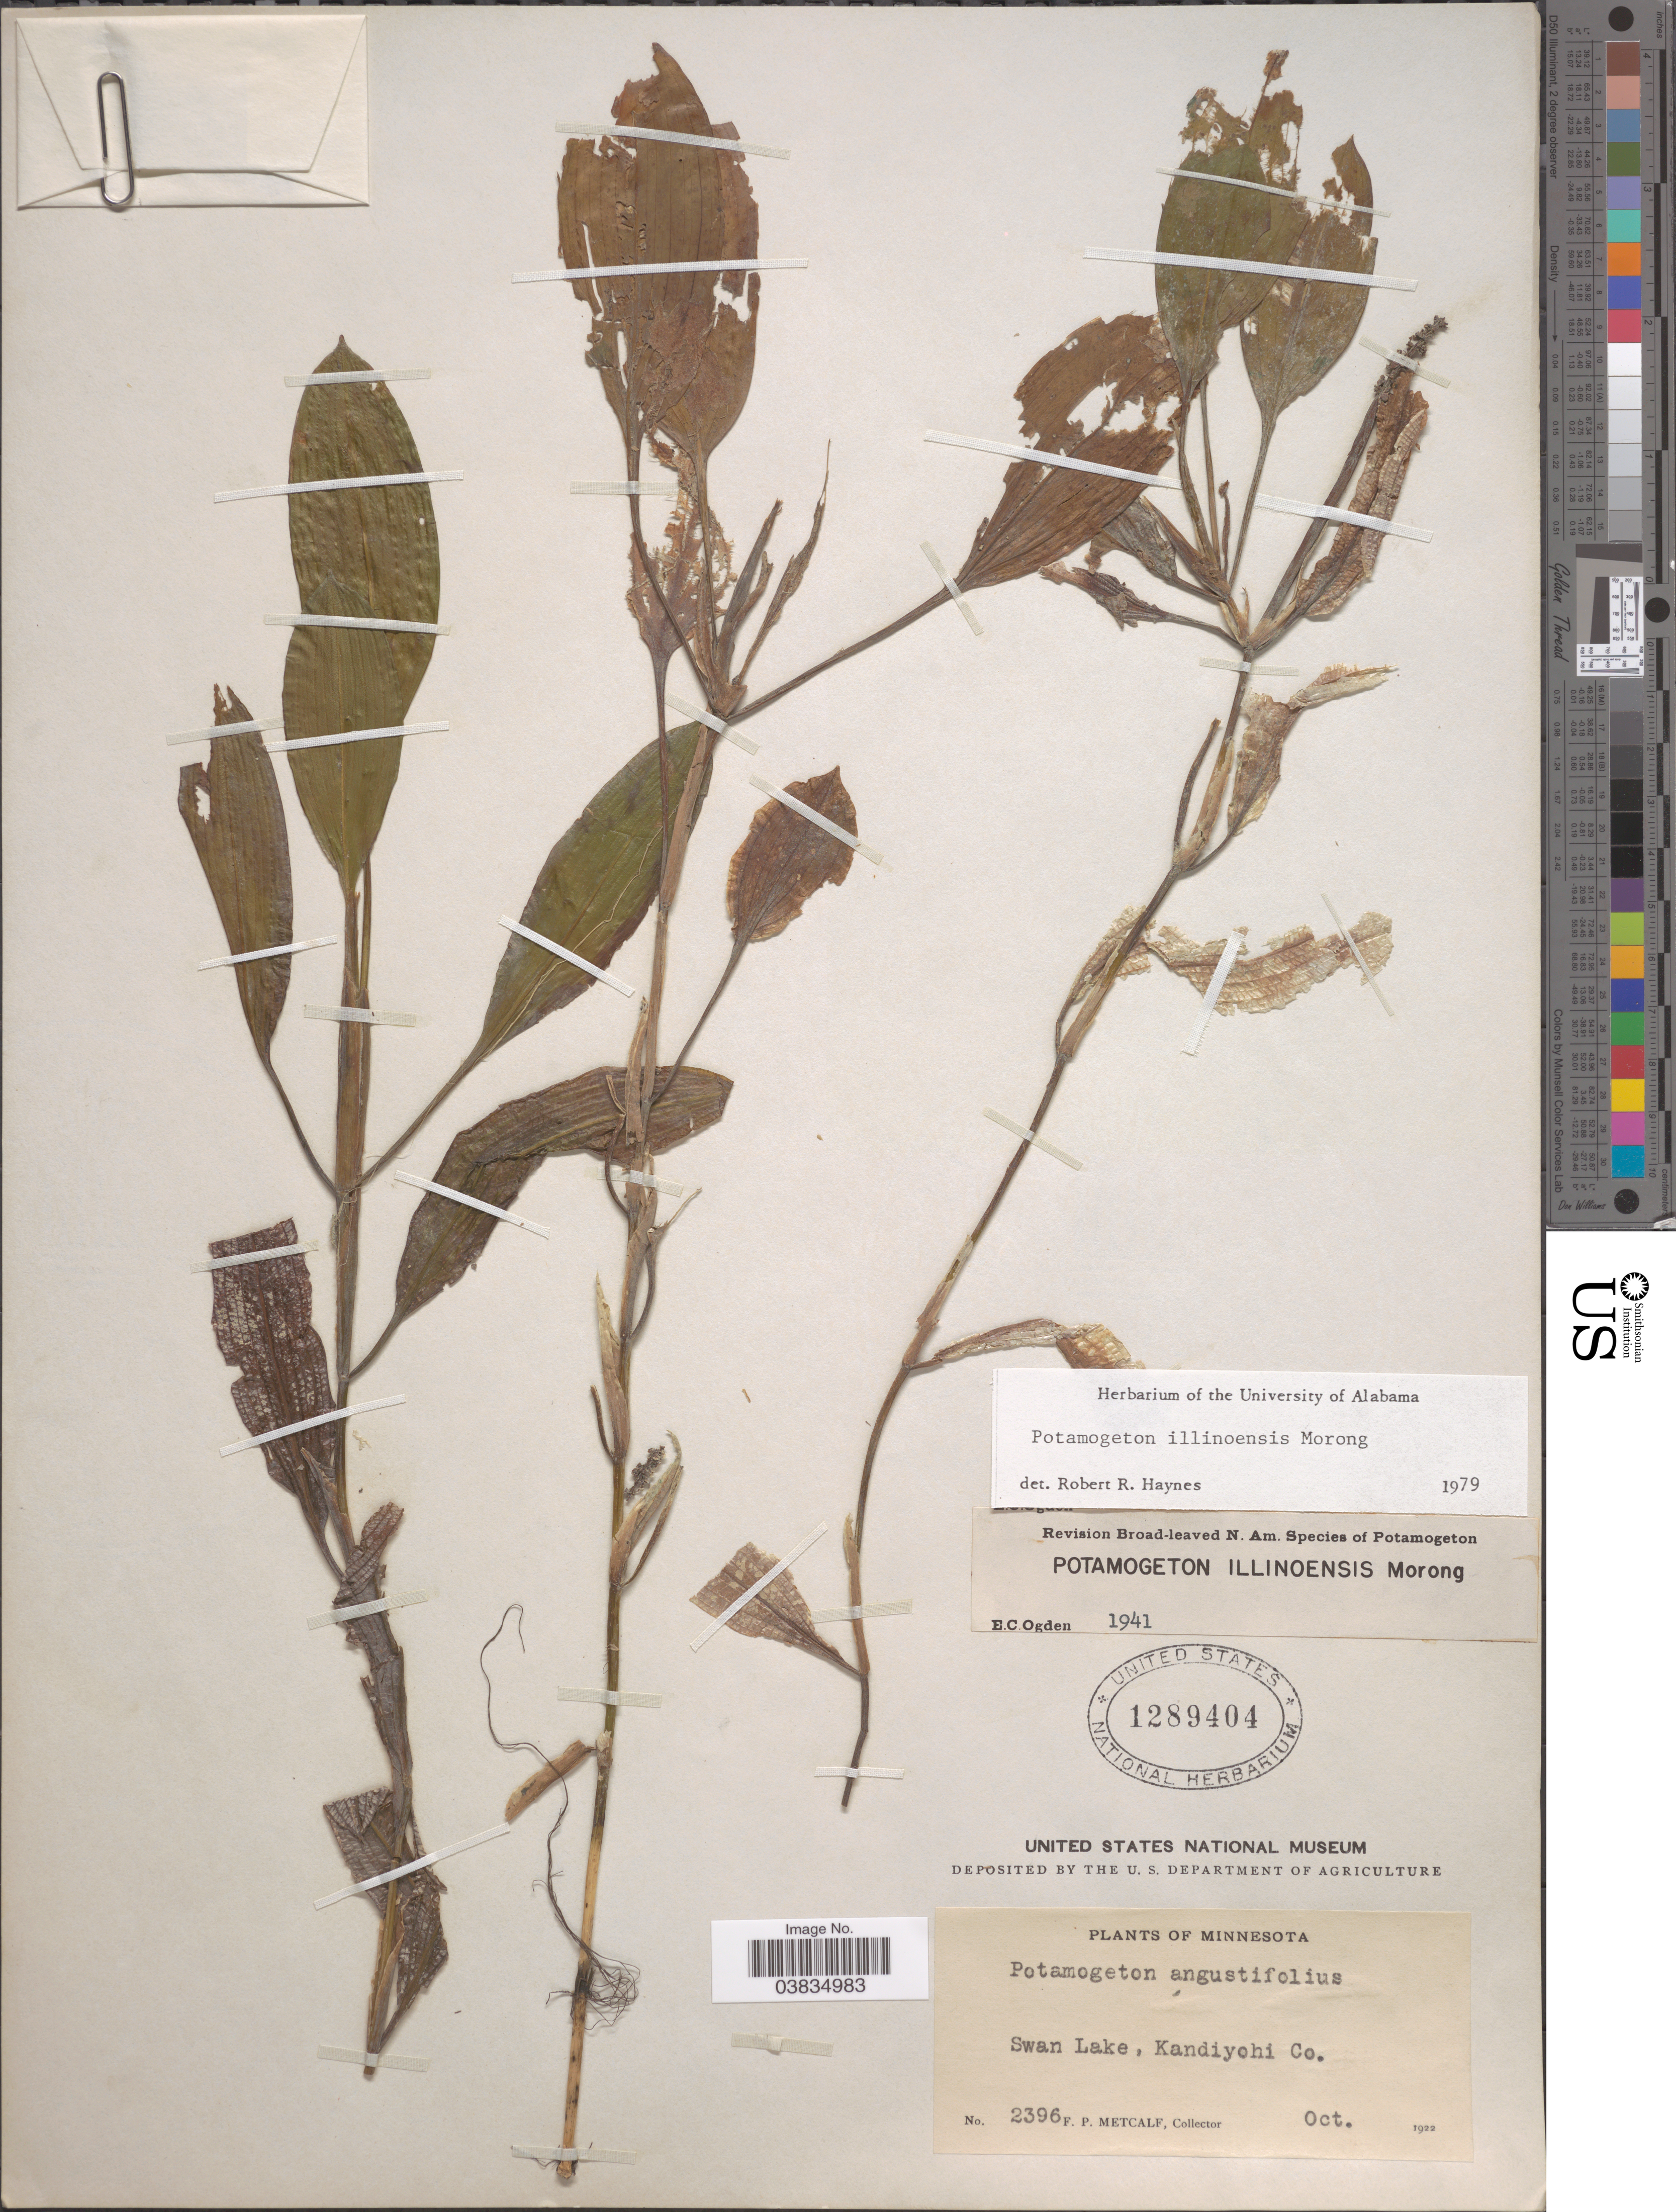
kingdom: Plantae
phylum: Tracheophyta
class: Liliopsida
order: Alismatales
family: Potamogetonaceae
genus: Potamogeton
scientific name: Potamogeton illinoensis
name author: Morong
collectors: F. Metcalf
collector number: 2396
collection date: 1922-10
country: United States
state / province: Minnesota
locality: Swan Lake, Kandiyohi Co.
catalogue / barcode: US 1289404